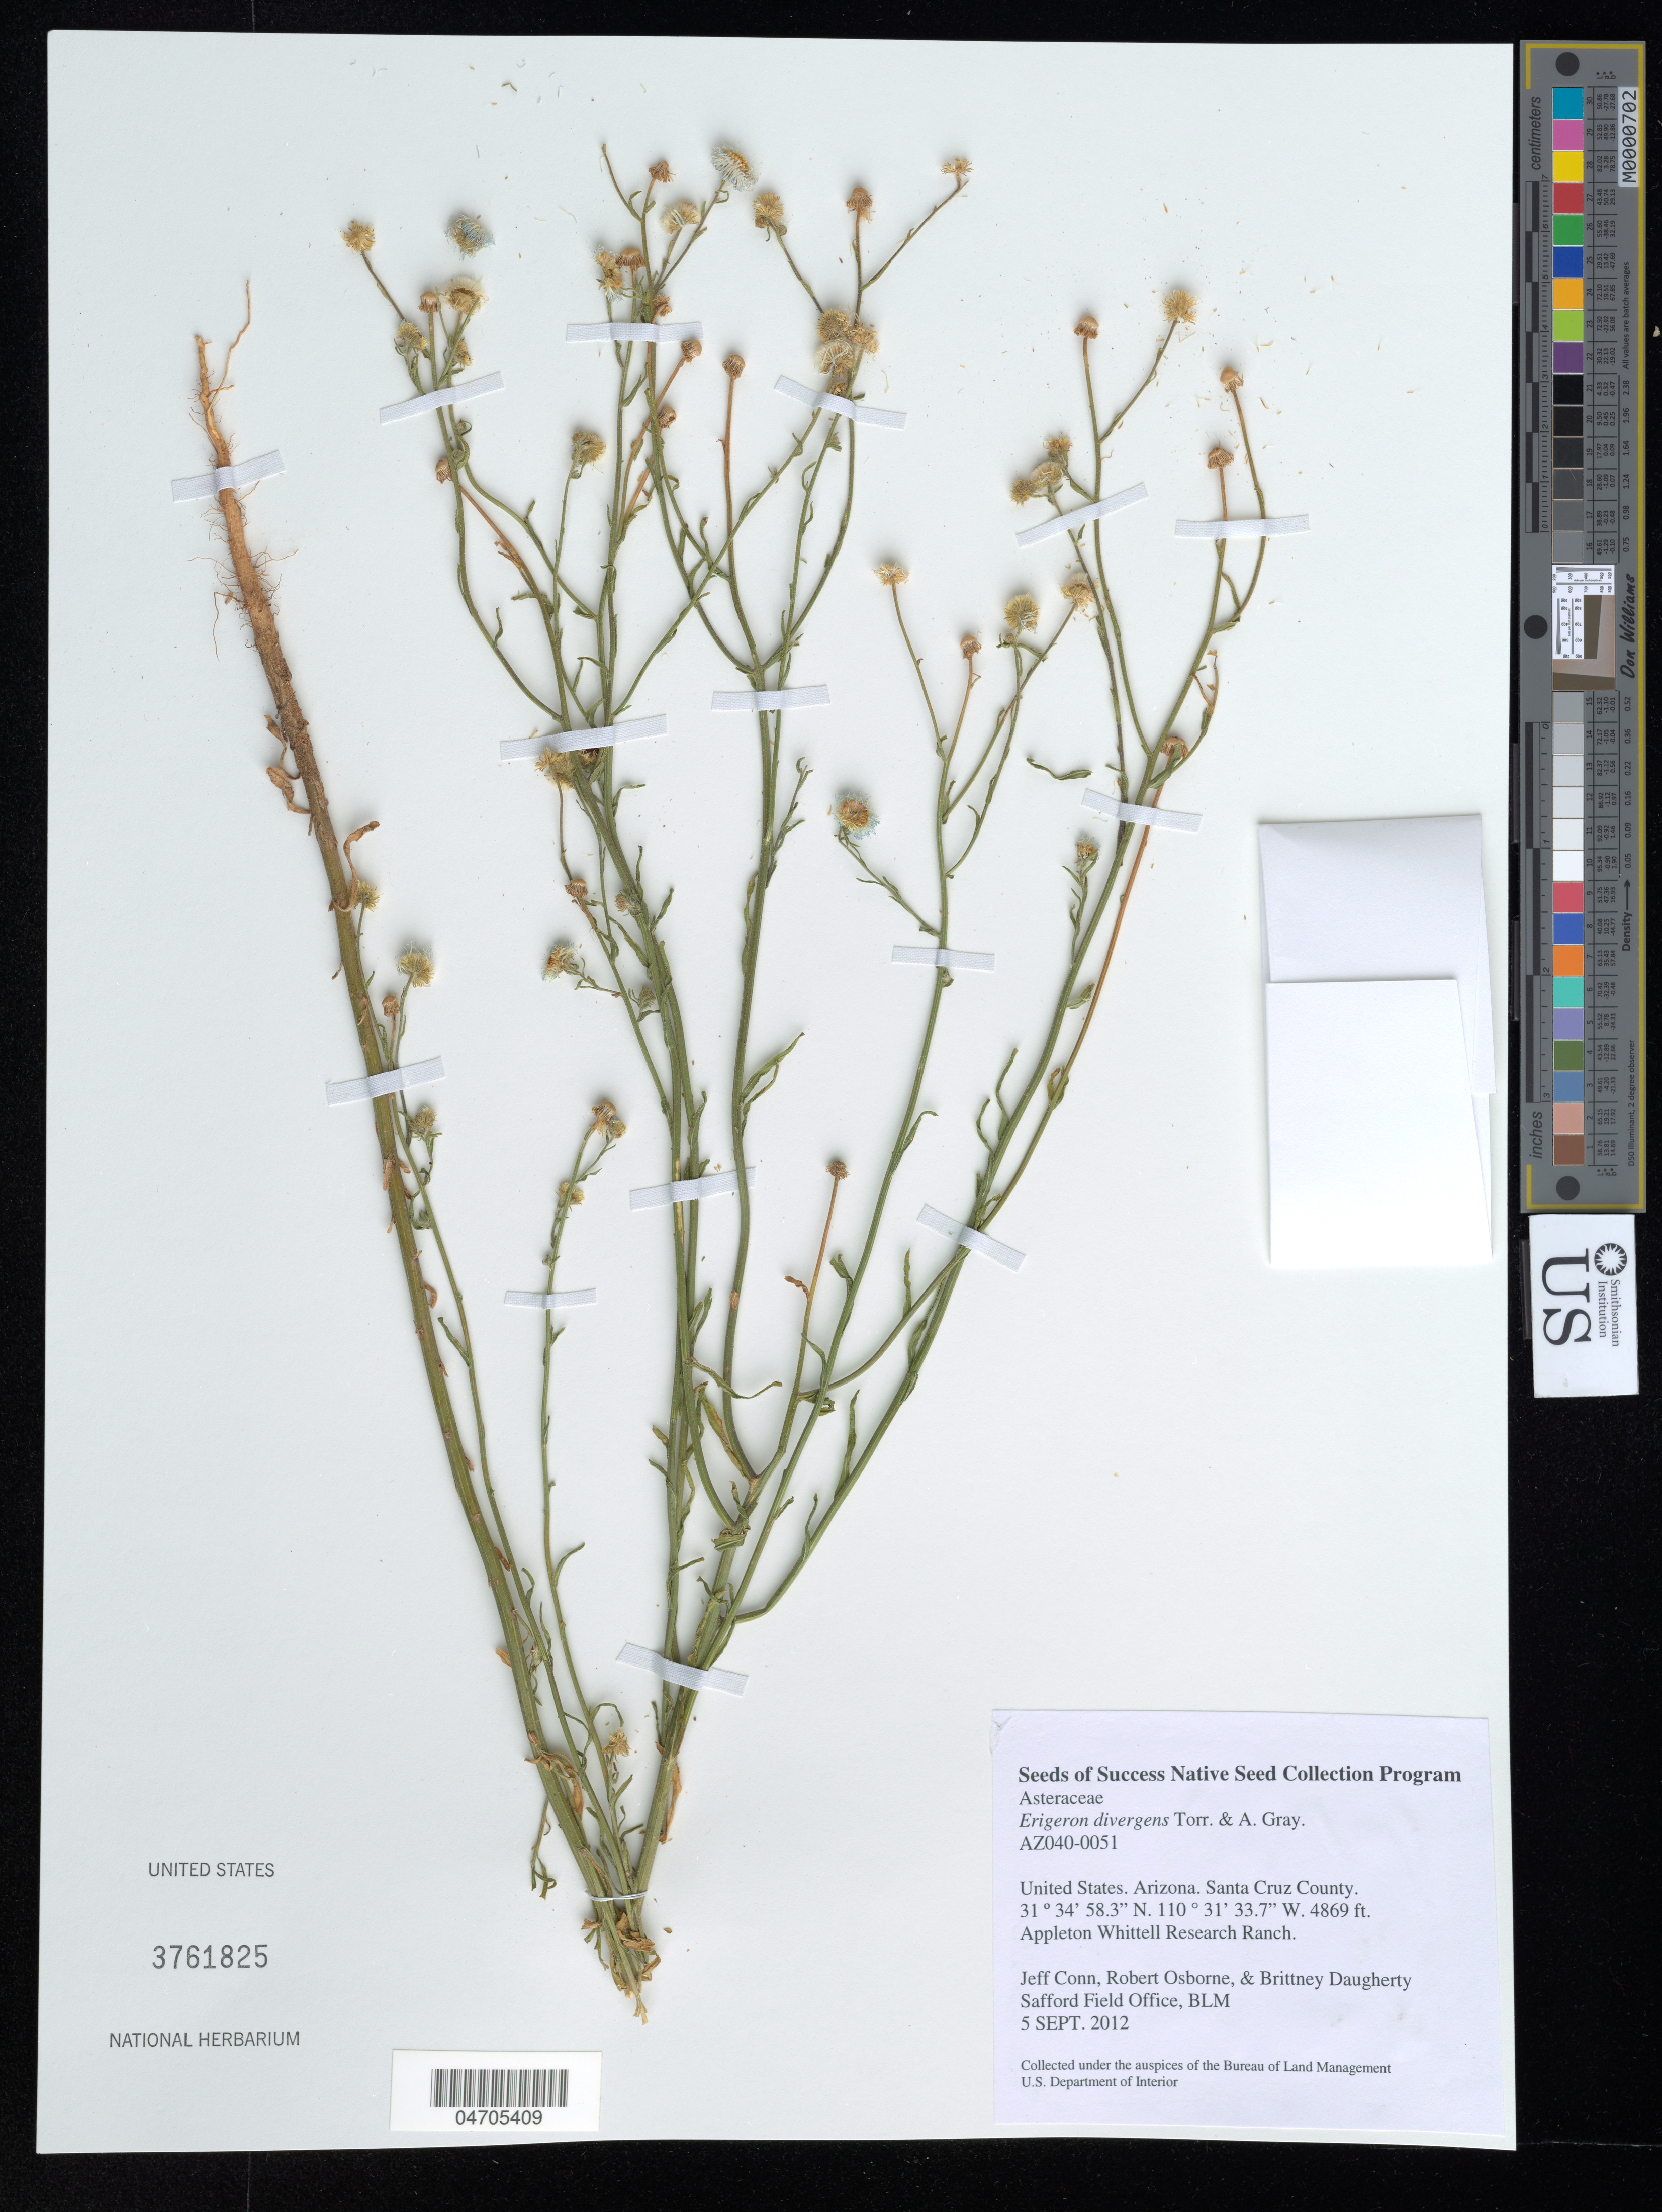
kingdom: Plantae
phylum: Tracheophyta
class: Magnoliopsida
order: Asterales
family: Asteraceae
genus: Erigeron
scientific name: Erigeron divergens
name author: Torr. & A. Gray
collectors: J. Conn, R. Osborne & B. Daugherty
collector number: AZ040-0051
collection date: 2012-09-05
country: United States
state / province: Arizona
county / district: Santa Cruz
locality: Santa Cruz County. Appleton Whittell Research Ranch.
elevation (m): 1484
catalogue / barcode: US 3761825